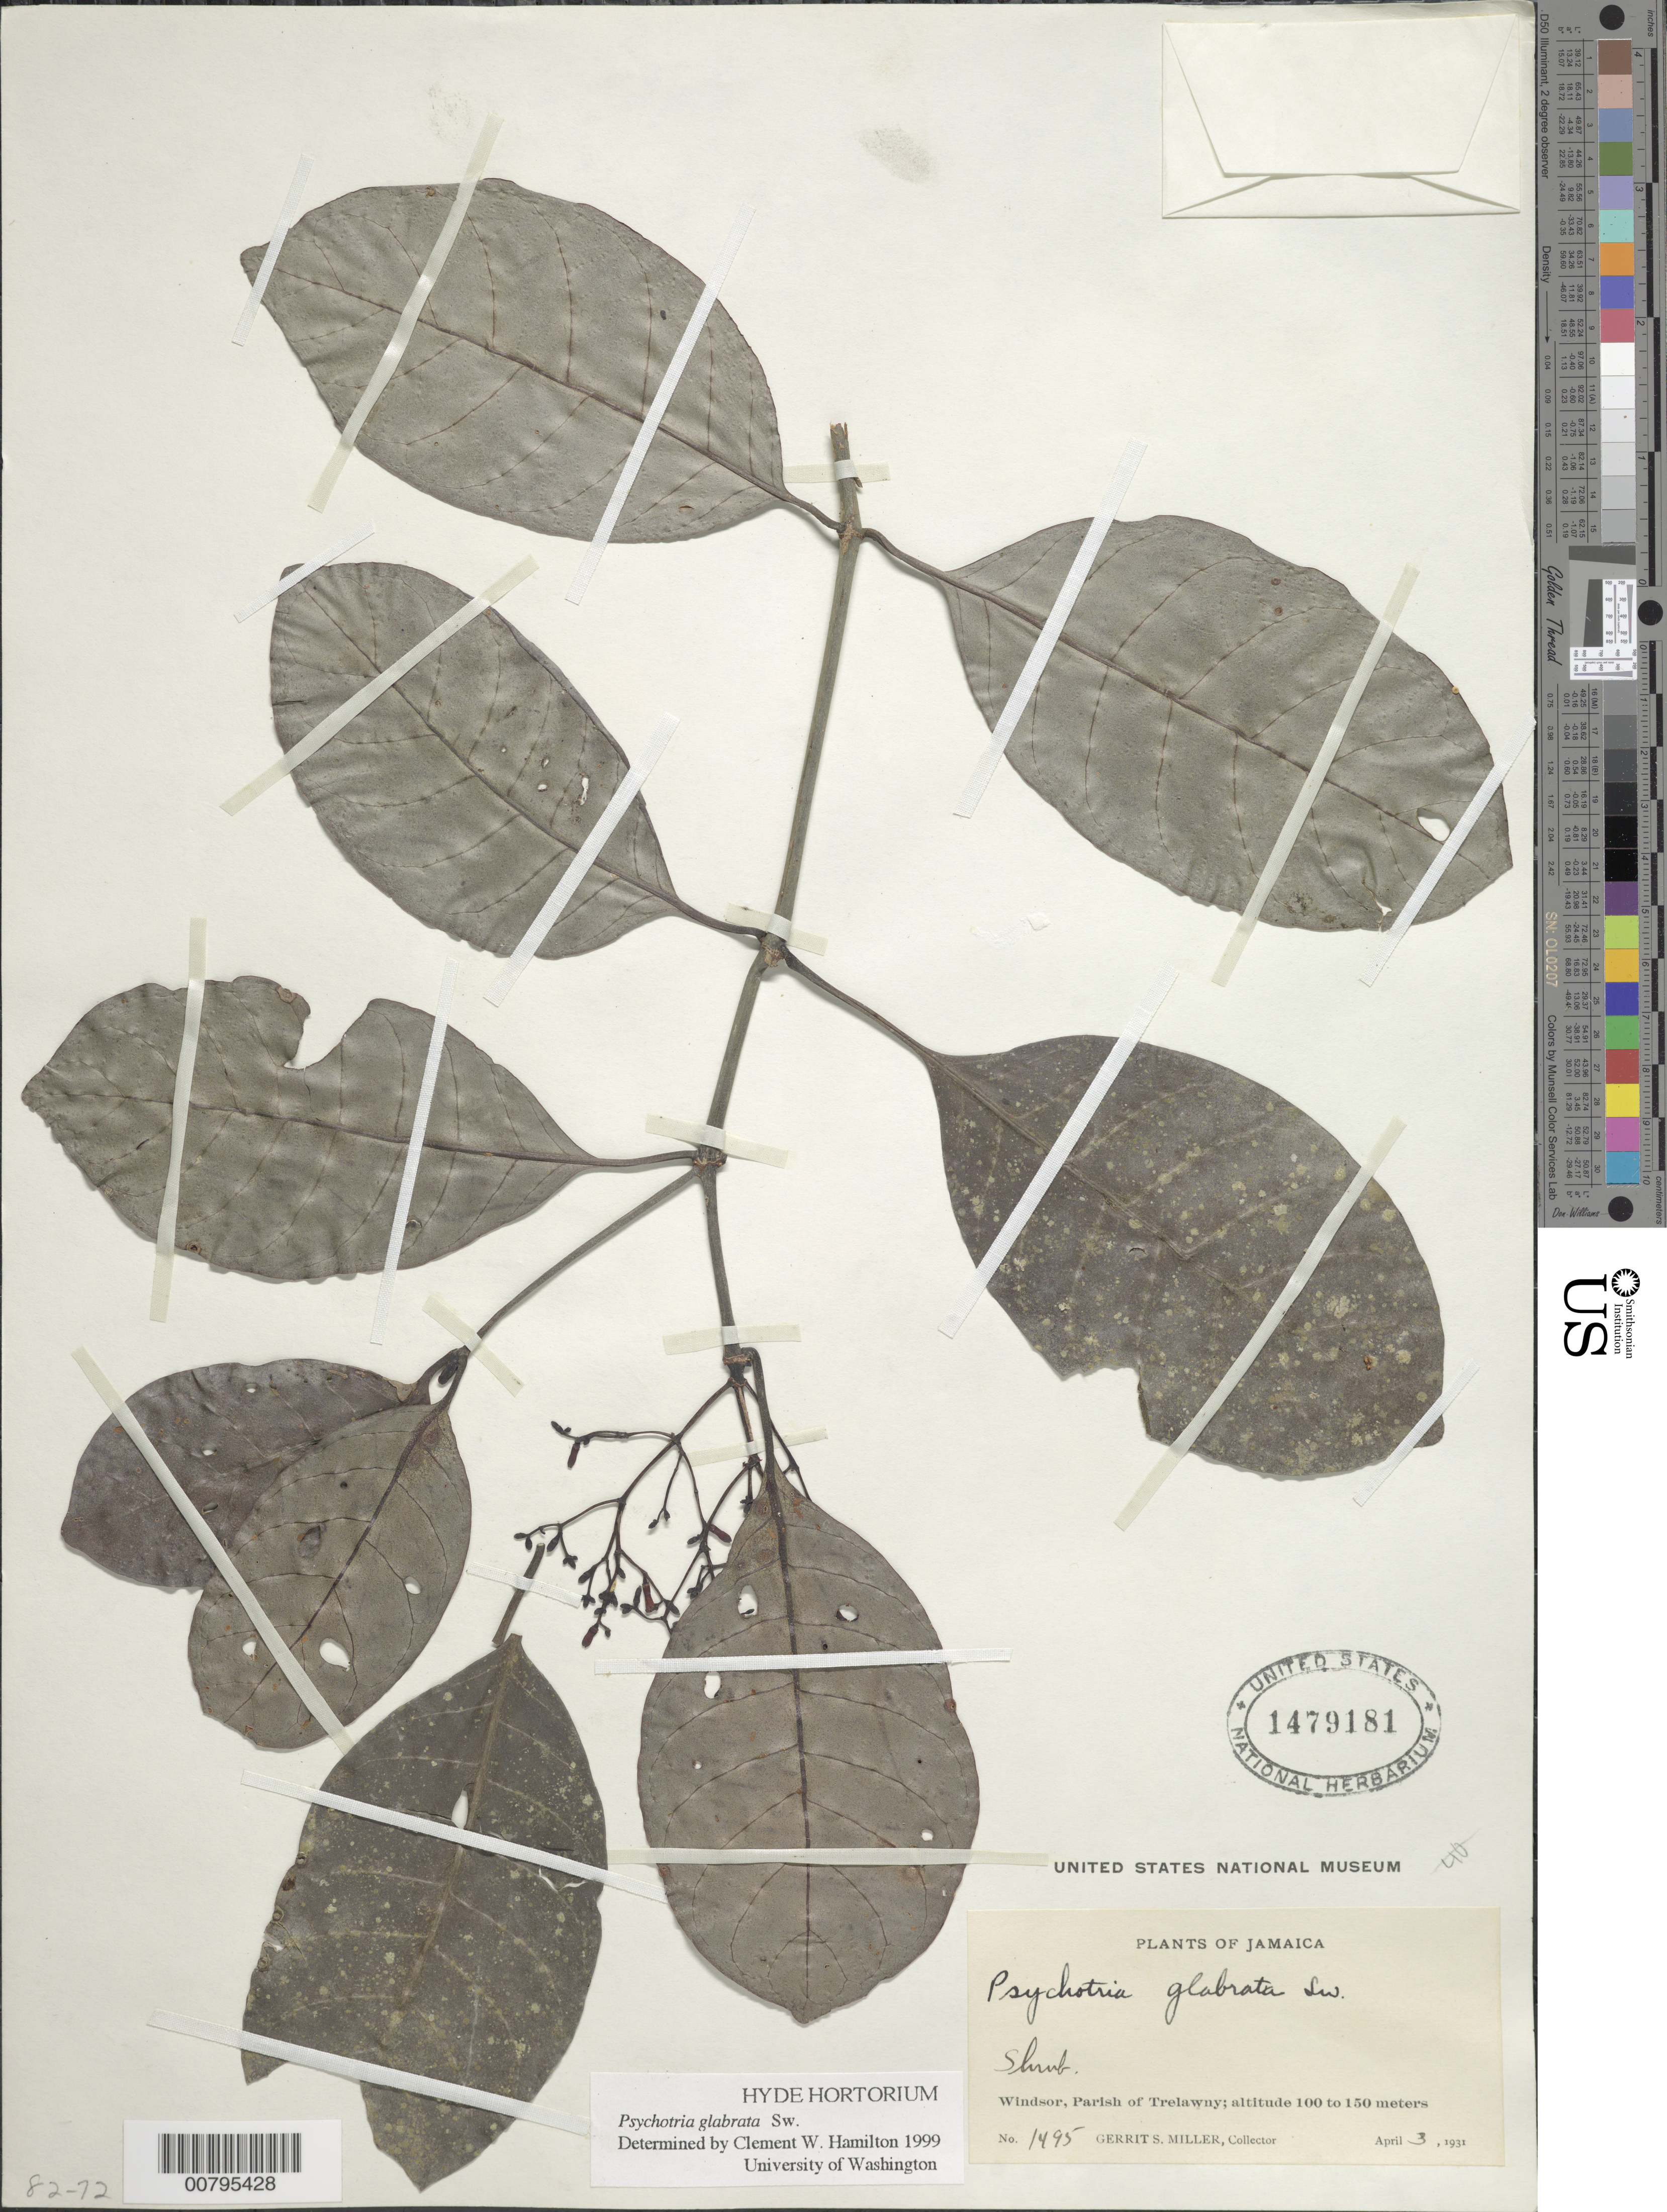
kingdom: Plantae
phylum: Tracheophyta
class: Magnoliopsida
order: Gentianales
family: Rubiaceae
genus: Psychotria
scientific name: Psychotria glabrata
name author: Sw.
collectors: G. S. Miller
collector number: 1495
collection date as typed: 03 Apr 1931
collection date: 1931-04-03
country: Jamaica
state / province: Trelawny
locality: Windsor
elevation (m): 100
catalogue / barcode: US 1479181